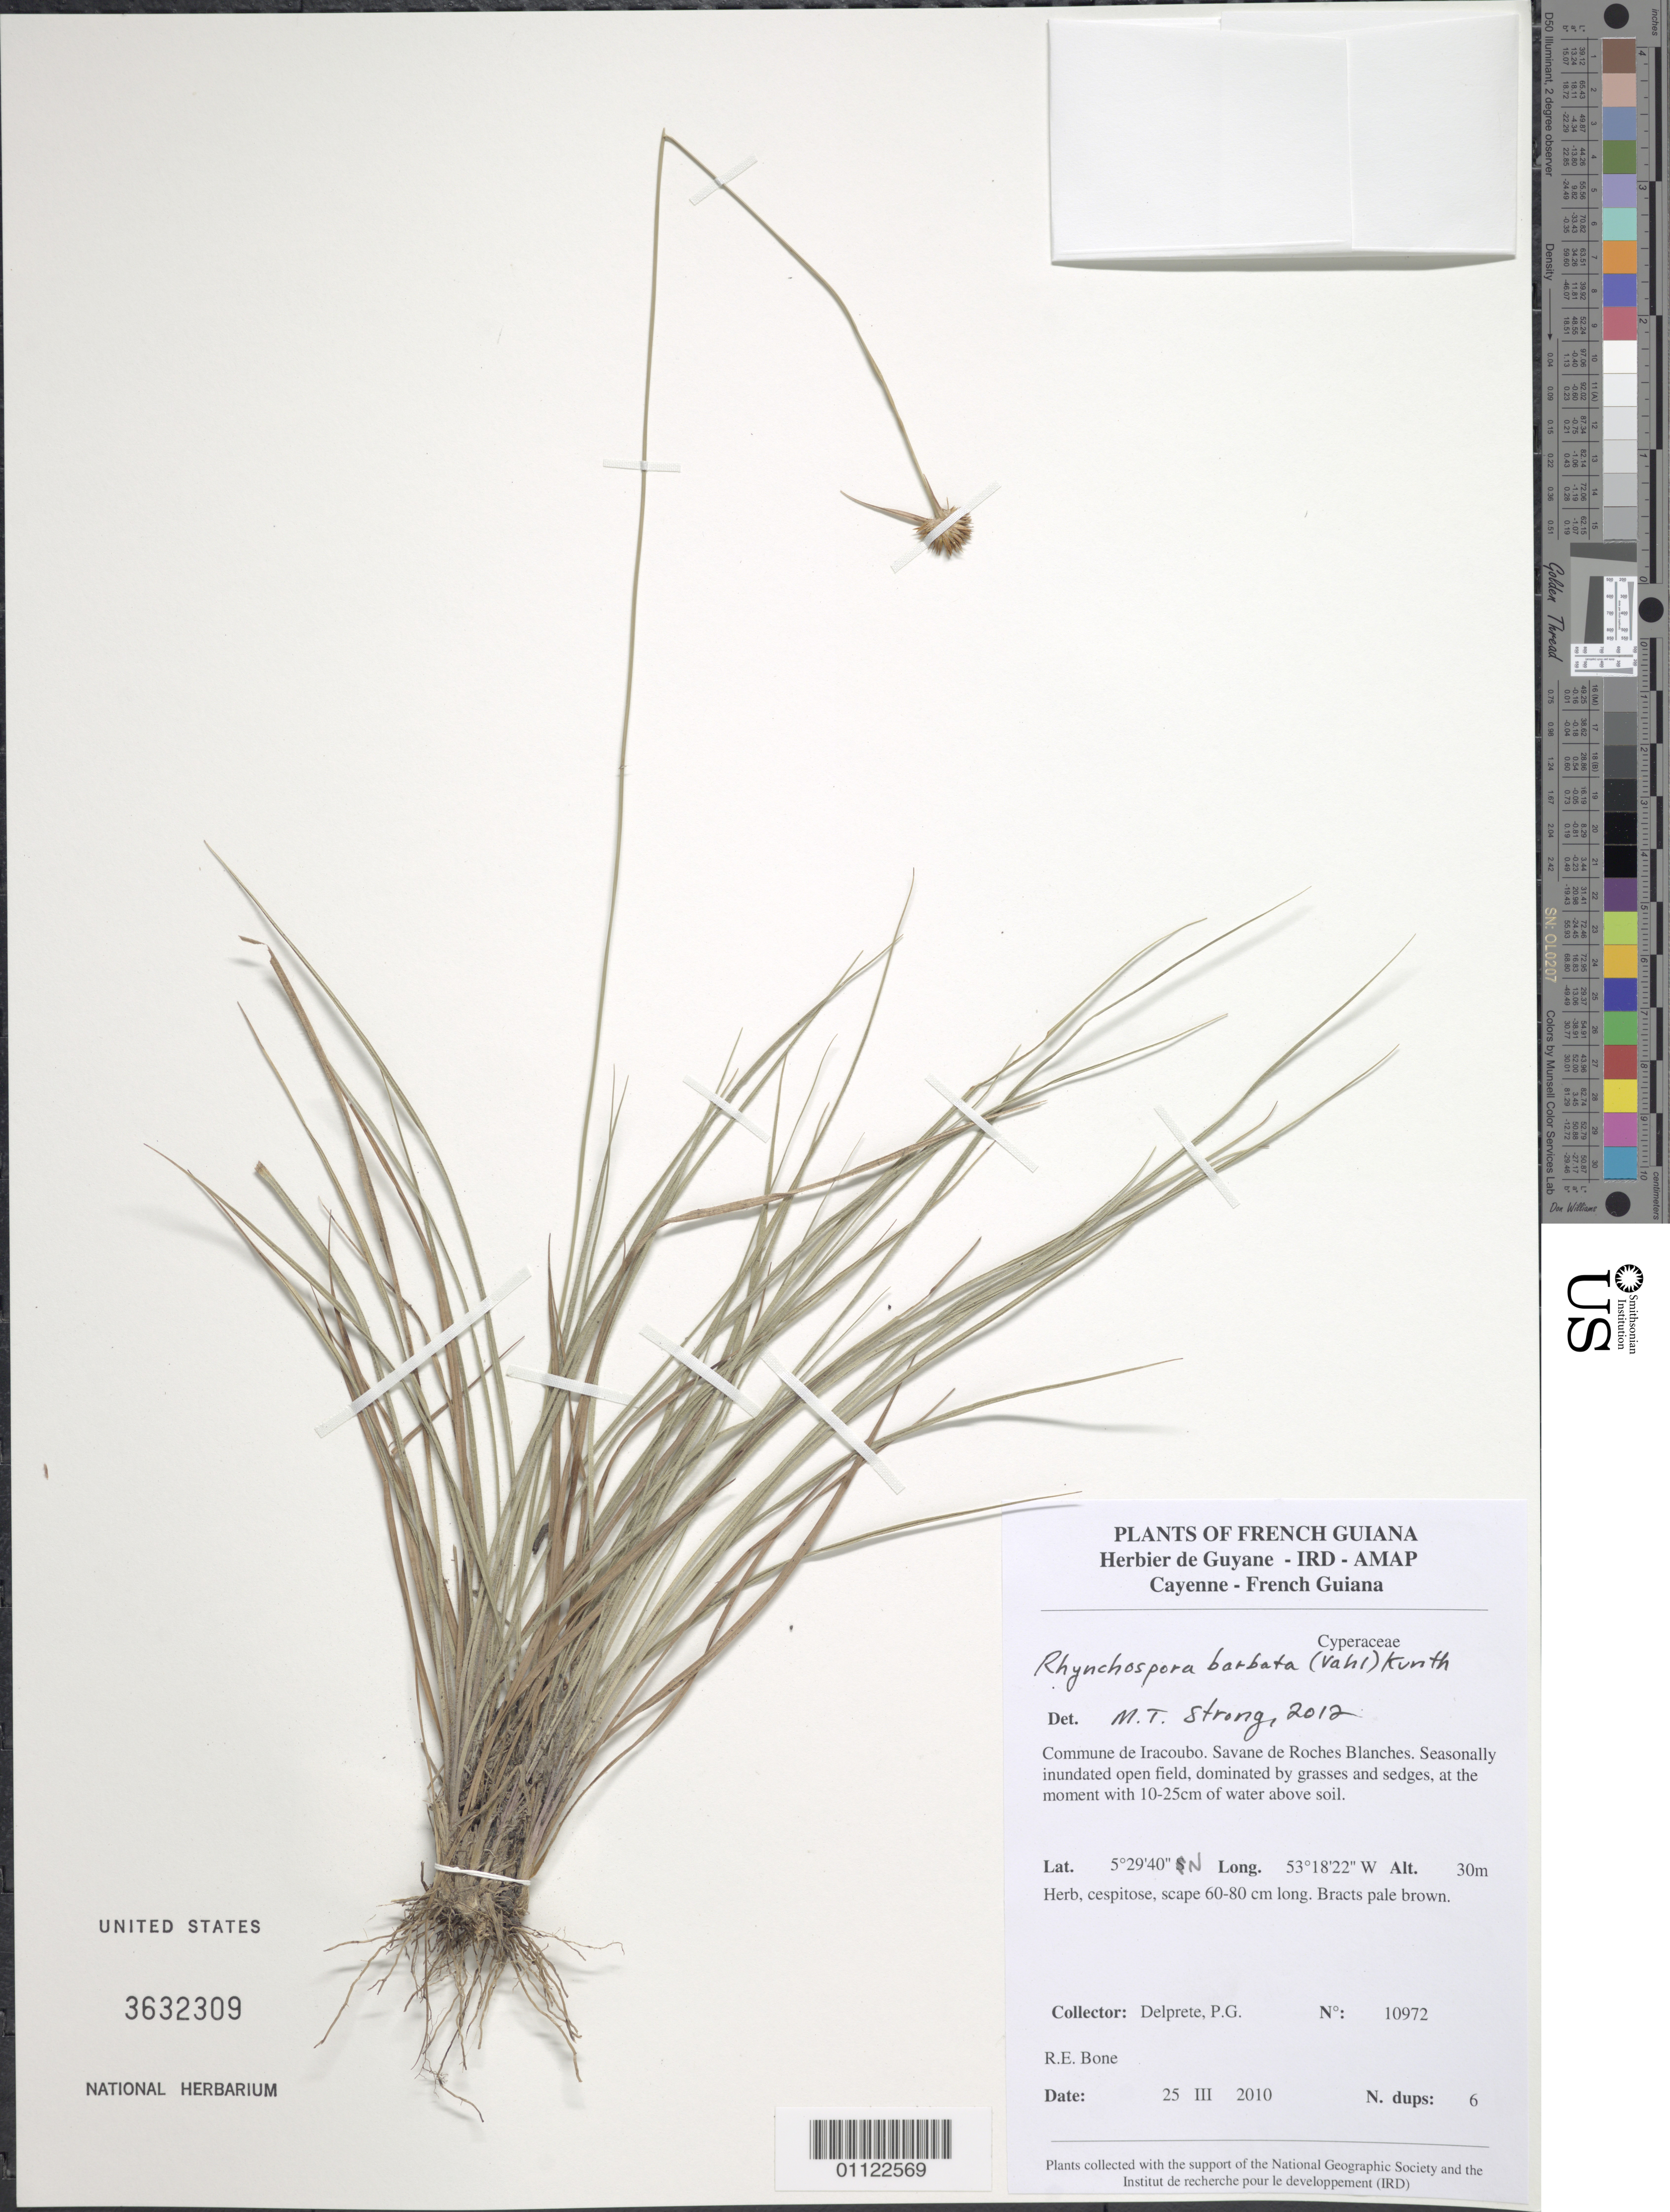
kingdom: Plantae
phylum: Tracheophyta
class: Liliopsida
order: Poales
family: Cyperaceae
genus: Rhynchospora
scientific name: Rhynchospora barbata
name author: (Vahl) Kunth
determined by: Alves, K.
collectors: P. G. Delprete & R. Bone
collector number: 10972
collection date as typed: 25-Mar-10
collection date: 1910-03-25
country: French Guiana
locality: Commune de Iracoubo. Savane de Roches Blanches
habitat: Seasonally inundated open field, dominatd by grasses and sedges, at the moment with 10-25cm of water above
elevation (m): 30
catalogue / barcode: US 3632309